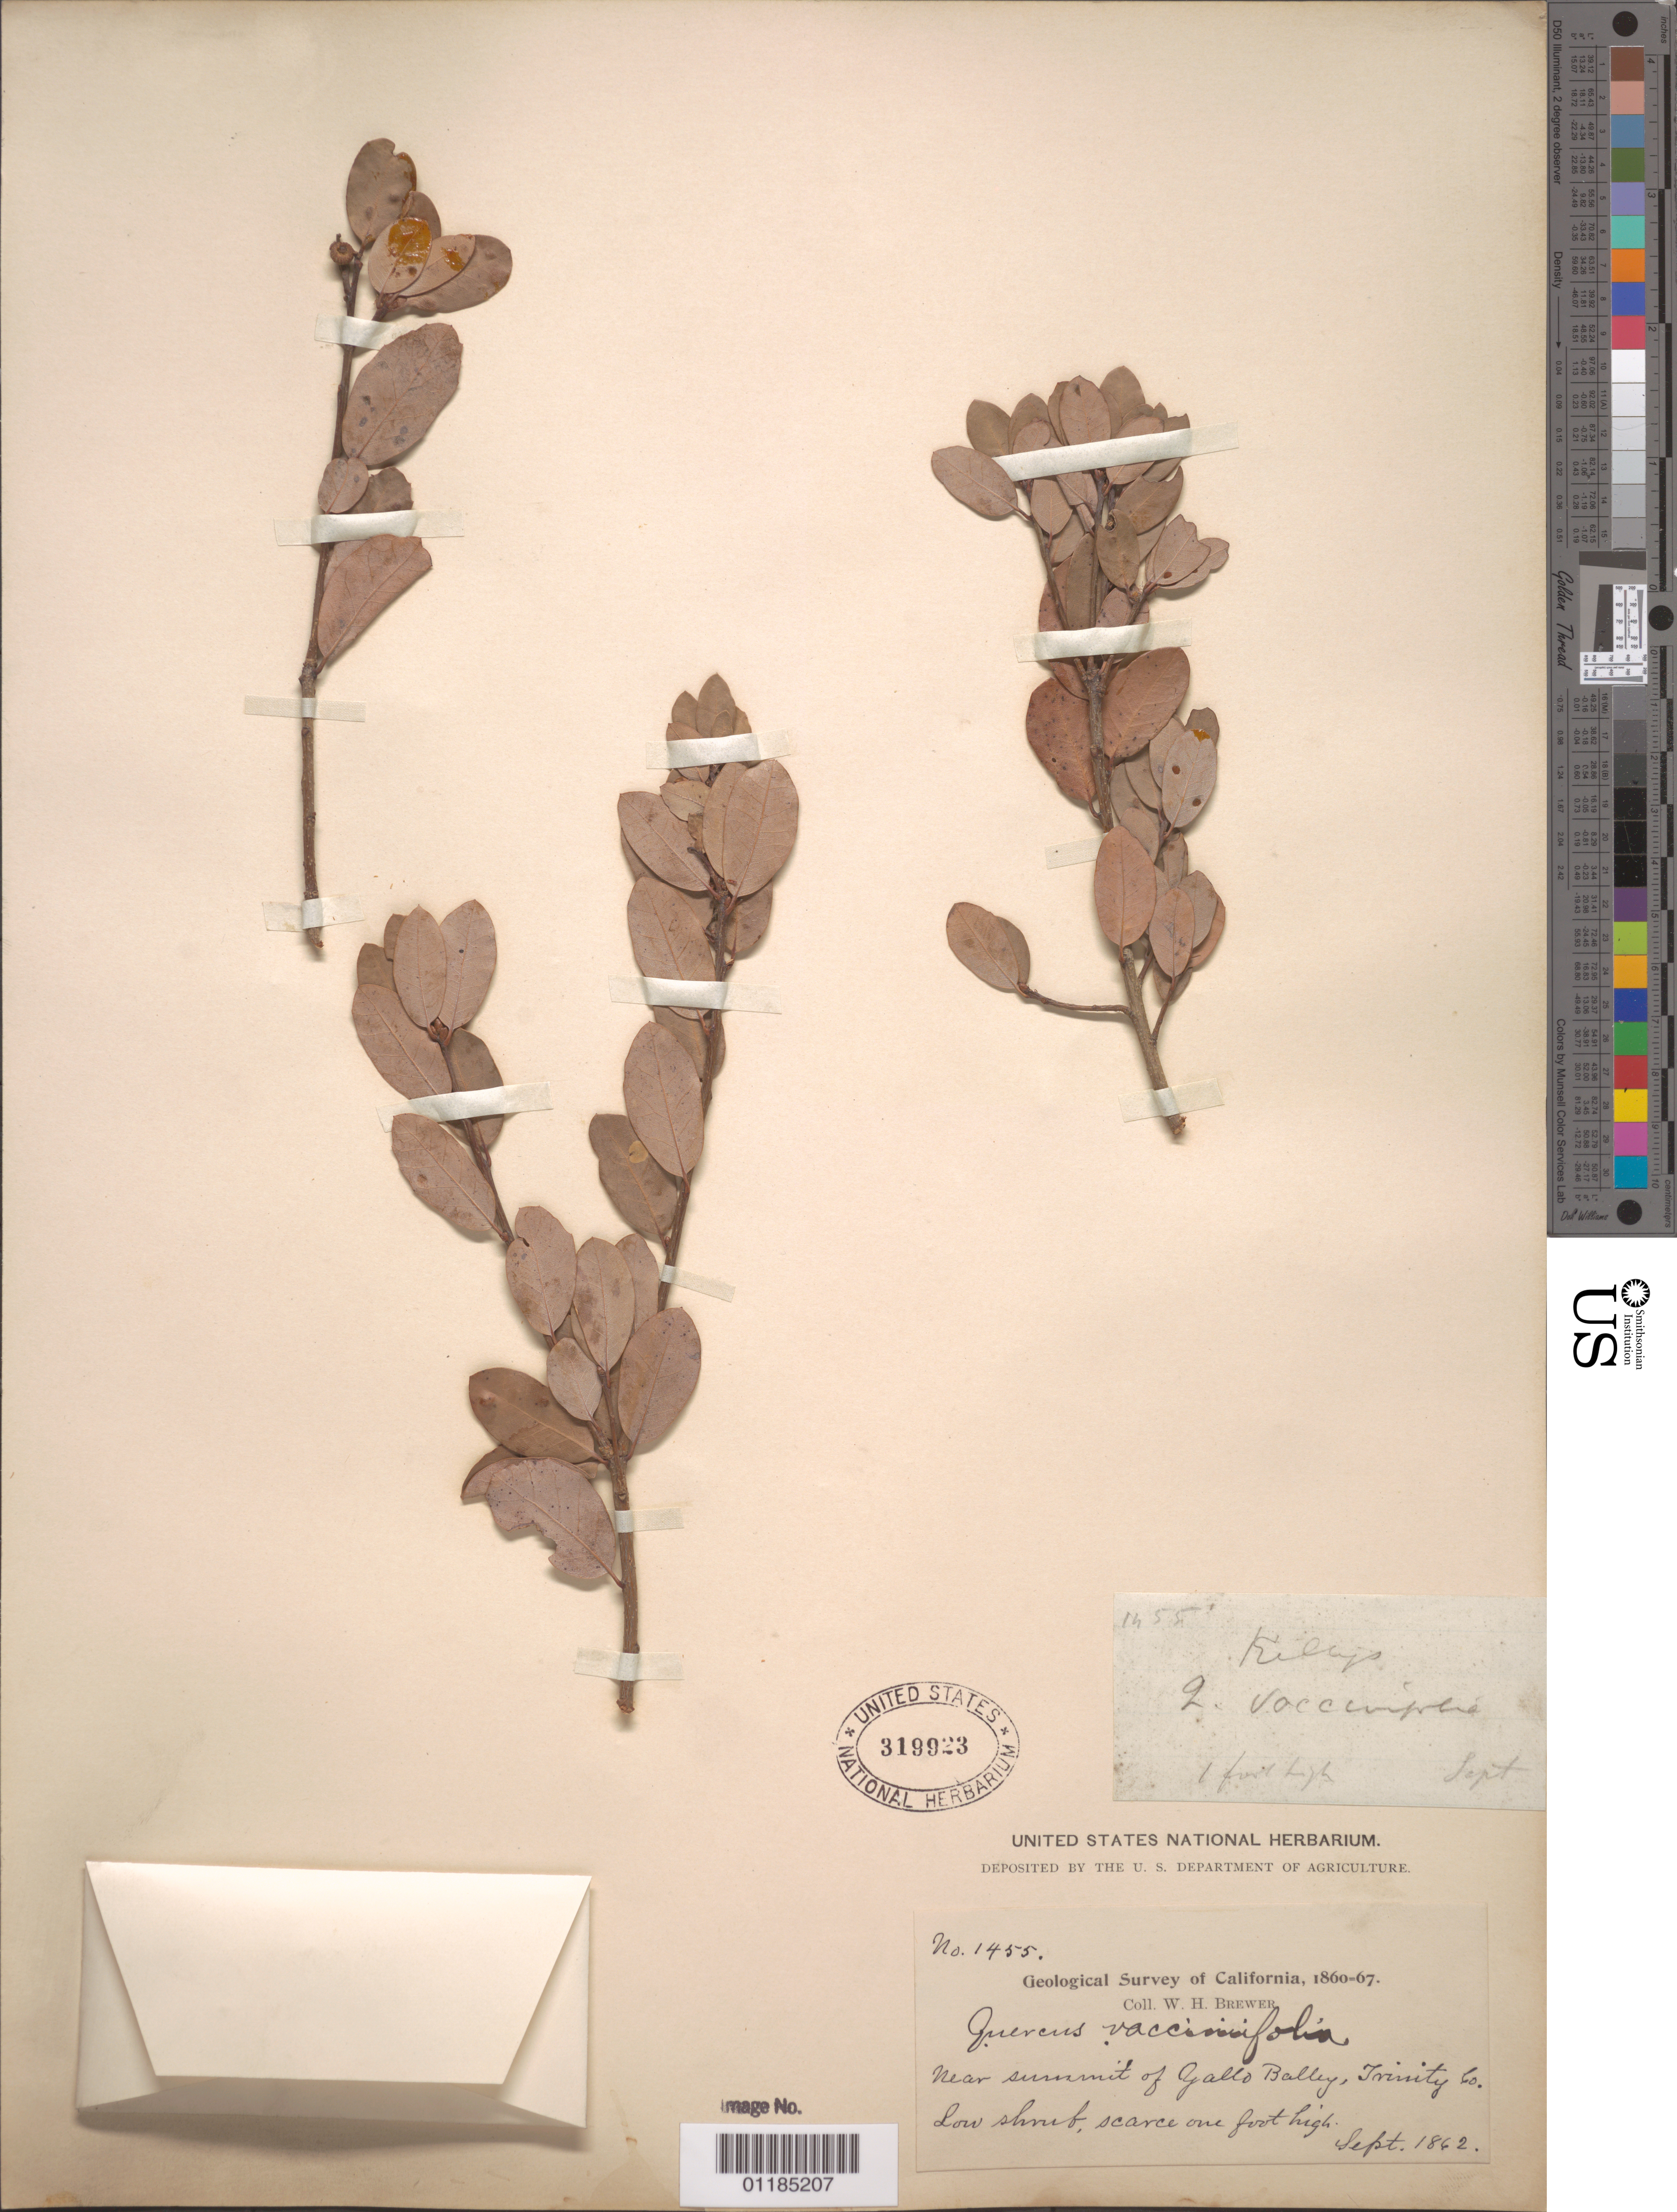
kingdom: Plantae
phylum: Tracheophyta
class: Magnoliopsida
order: Fagales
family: Fagaceae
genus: Quercus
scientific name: Quercus vacciniifolia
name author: Kellogg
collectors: W. H. Brewer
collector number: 1455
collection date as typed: Sep 1862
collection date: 1862-09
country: United States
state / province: California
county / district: Trinity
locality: Near summit of Yallo Balley.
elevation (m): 610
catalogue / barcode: US 319923